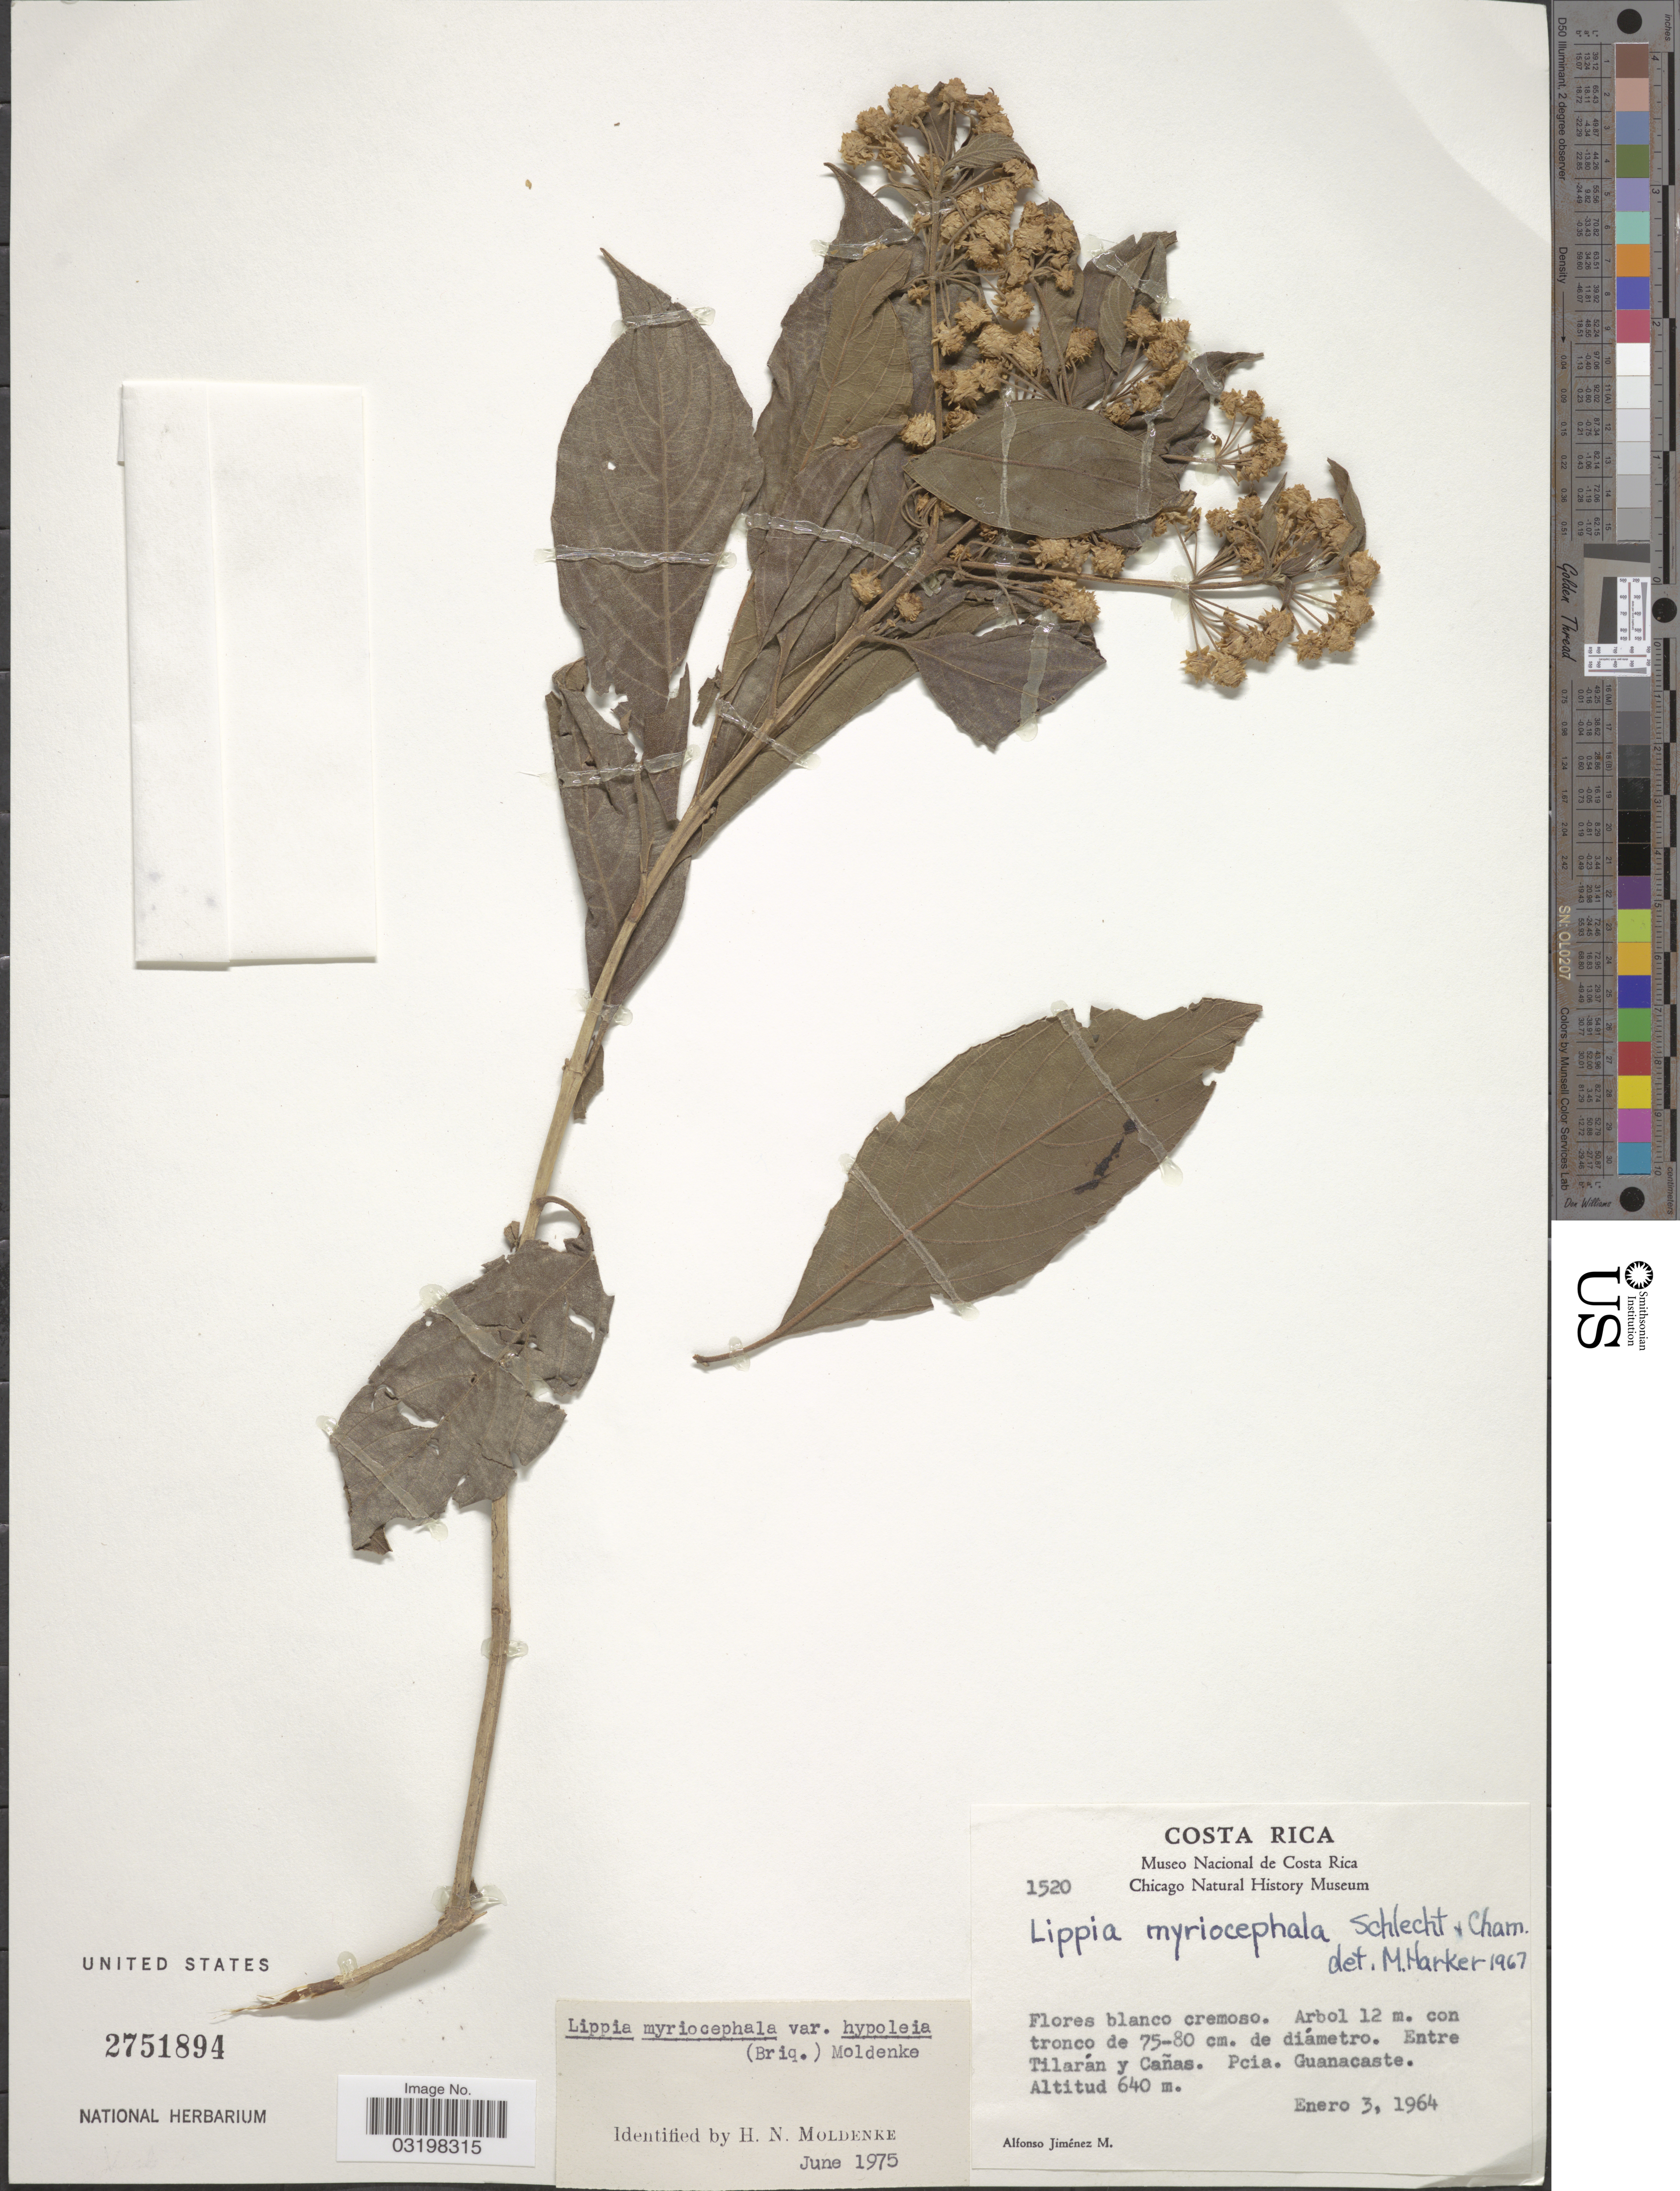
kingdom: Plantae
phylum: Tracheophyta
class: Magnoliopsida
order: Lamiales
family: Verbenaceae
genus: Lippia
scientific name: Lippia myriocephala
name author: Schltdl. & Cham.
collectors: A. Jimenez M.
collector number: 1520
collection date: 1964-01-03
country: Costa Rica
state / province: Guanacaste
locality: Entre Tilarán y Cañas. Pcia. Guanacaste.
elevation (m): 640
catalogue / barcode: US 2751894